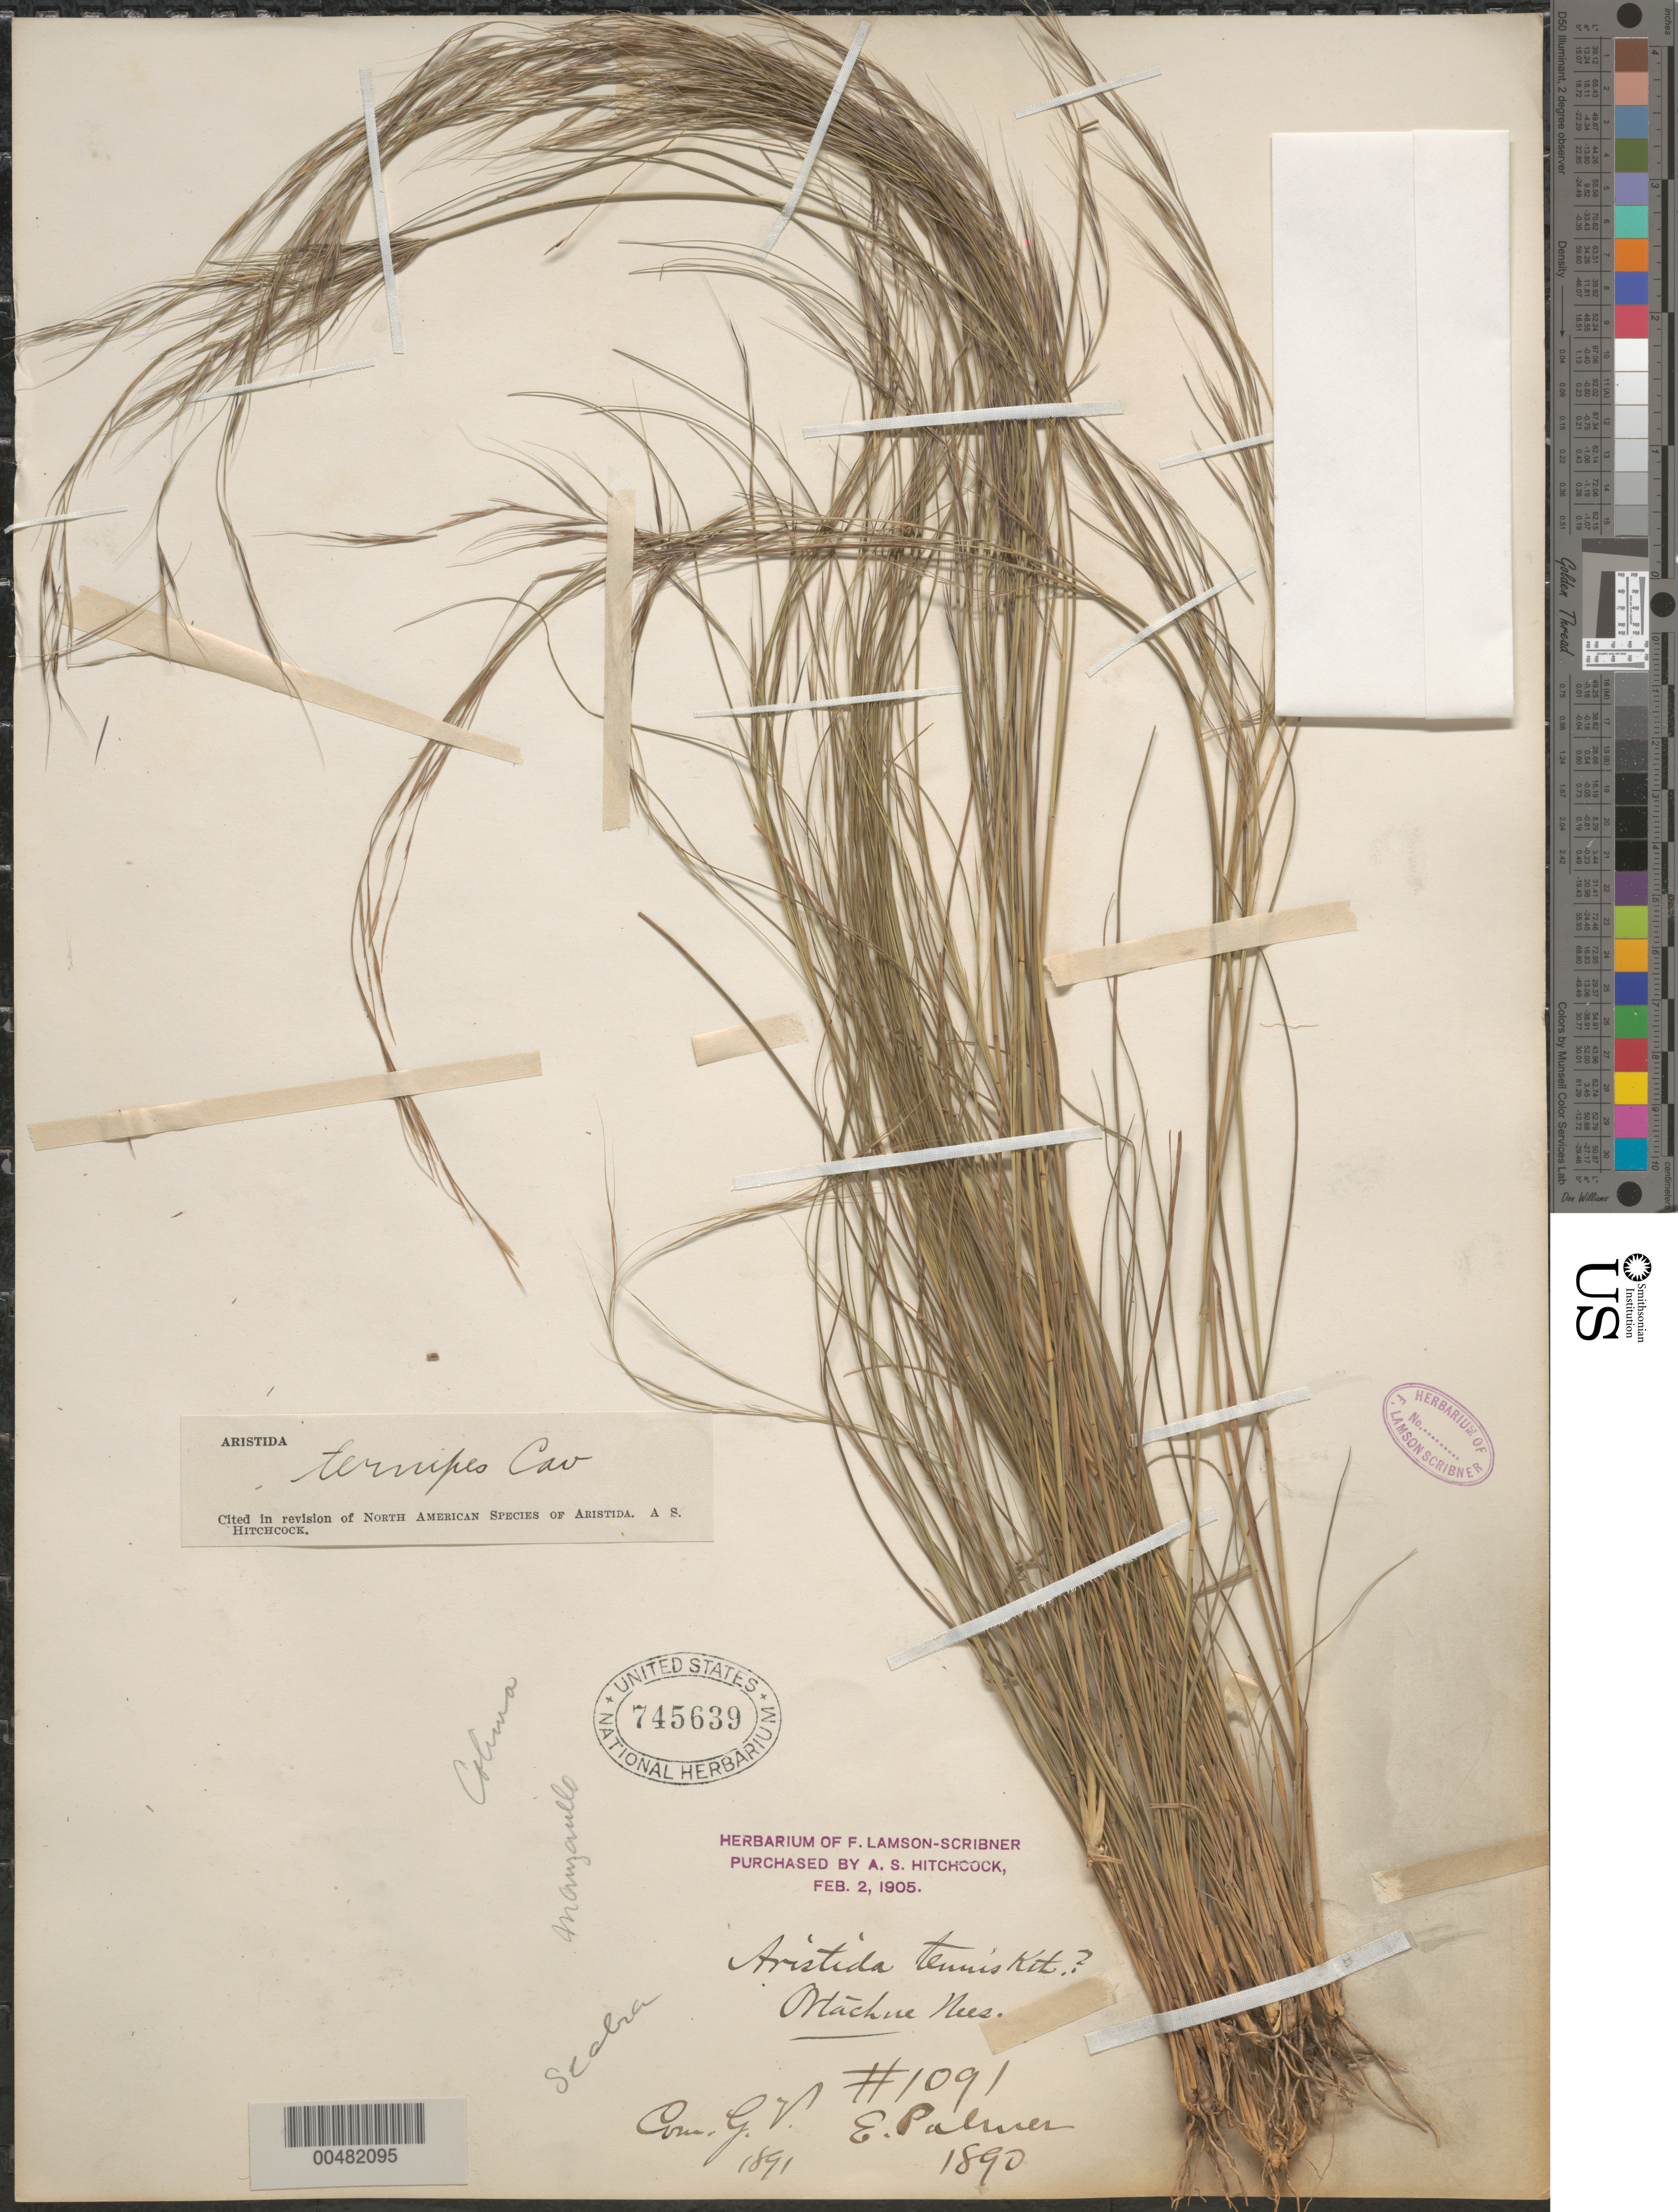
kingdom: Plantae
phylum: Tracheophyta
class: Liliopsida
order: Poales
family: Poaceae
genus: Aristida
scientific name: Aristida ternipes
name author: Cav.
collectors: E. Palmer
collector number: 1091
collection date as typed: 1890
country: Mexico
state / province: Colima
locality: Manzanillo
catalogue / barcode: US 745639